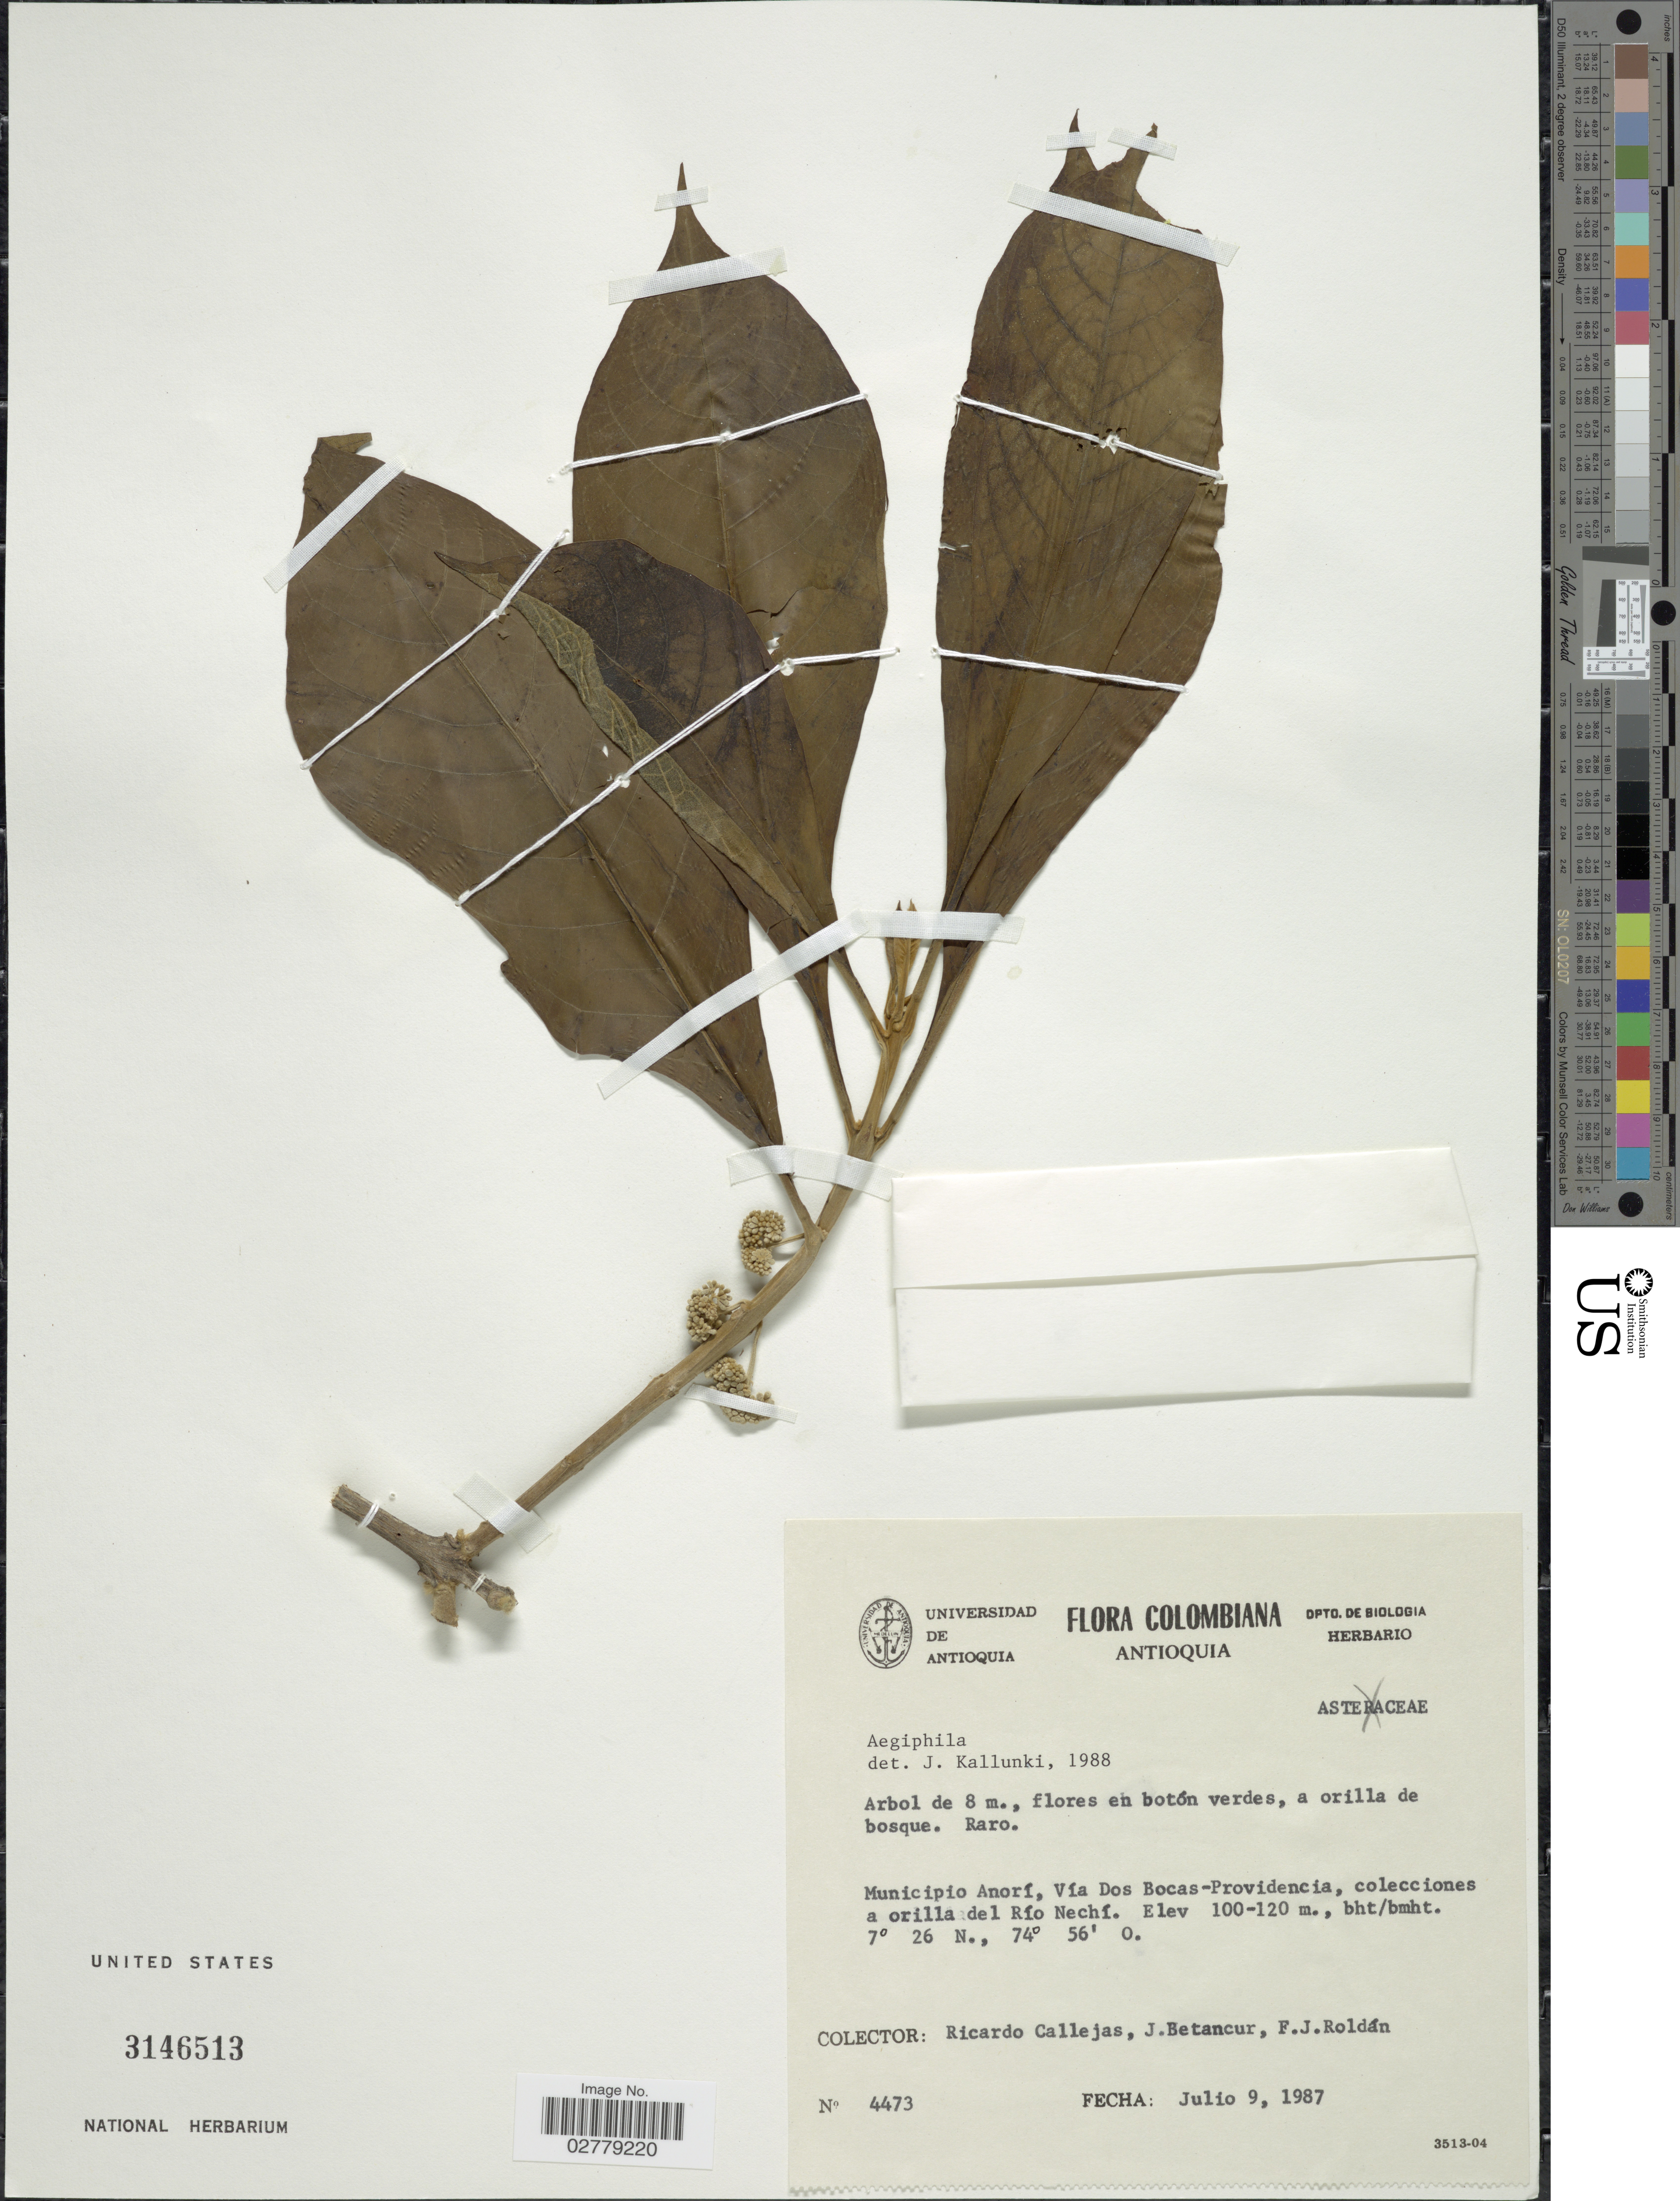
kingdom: Plantae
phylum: Tracheophyta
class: Magnoliopsida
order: Lamiales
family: Lamiaceae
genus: Aegiphila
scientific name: Aegiphila sp.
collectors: R. Callejas, J. Betancur & F. J. Roldán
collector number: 4473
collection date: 1987-07-09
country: Colombia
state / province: Antioquia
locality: Municipio Anorí, Vía Dos Bocas-Providencia, colecciones a orilla del Río Nechí.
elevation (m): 100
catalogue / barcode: US 3146513